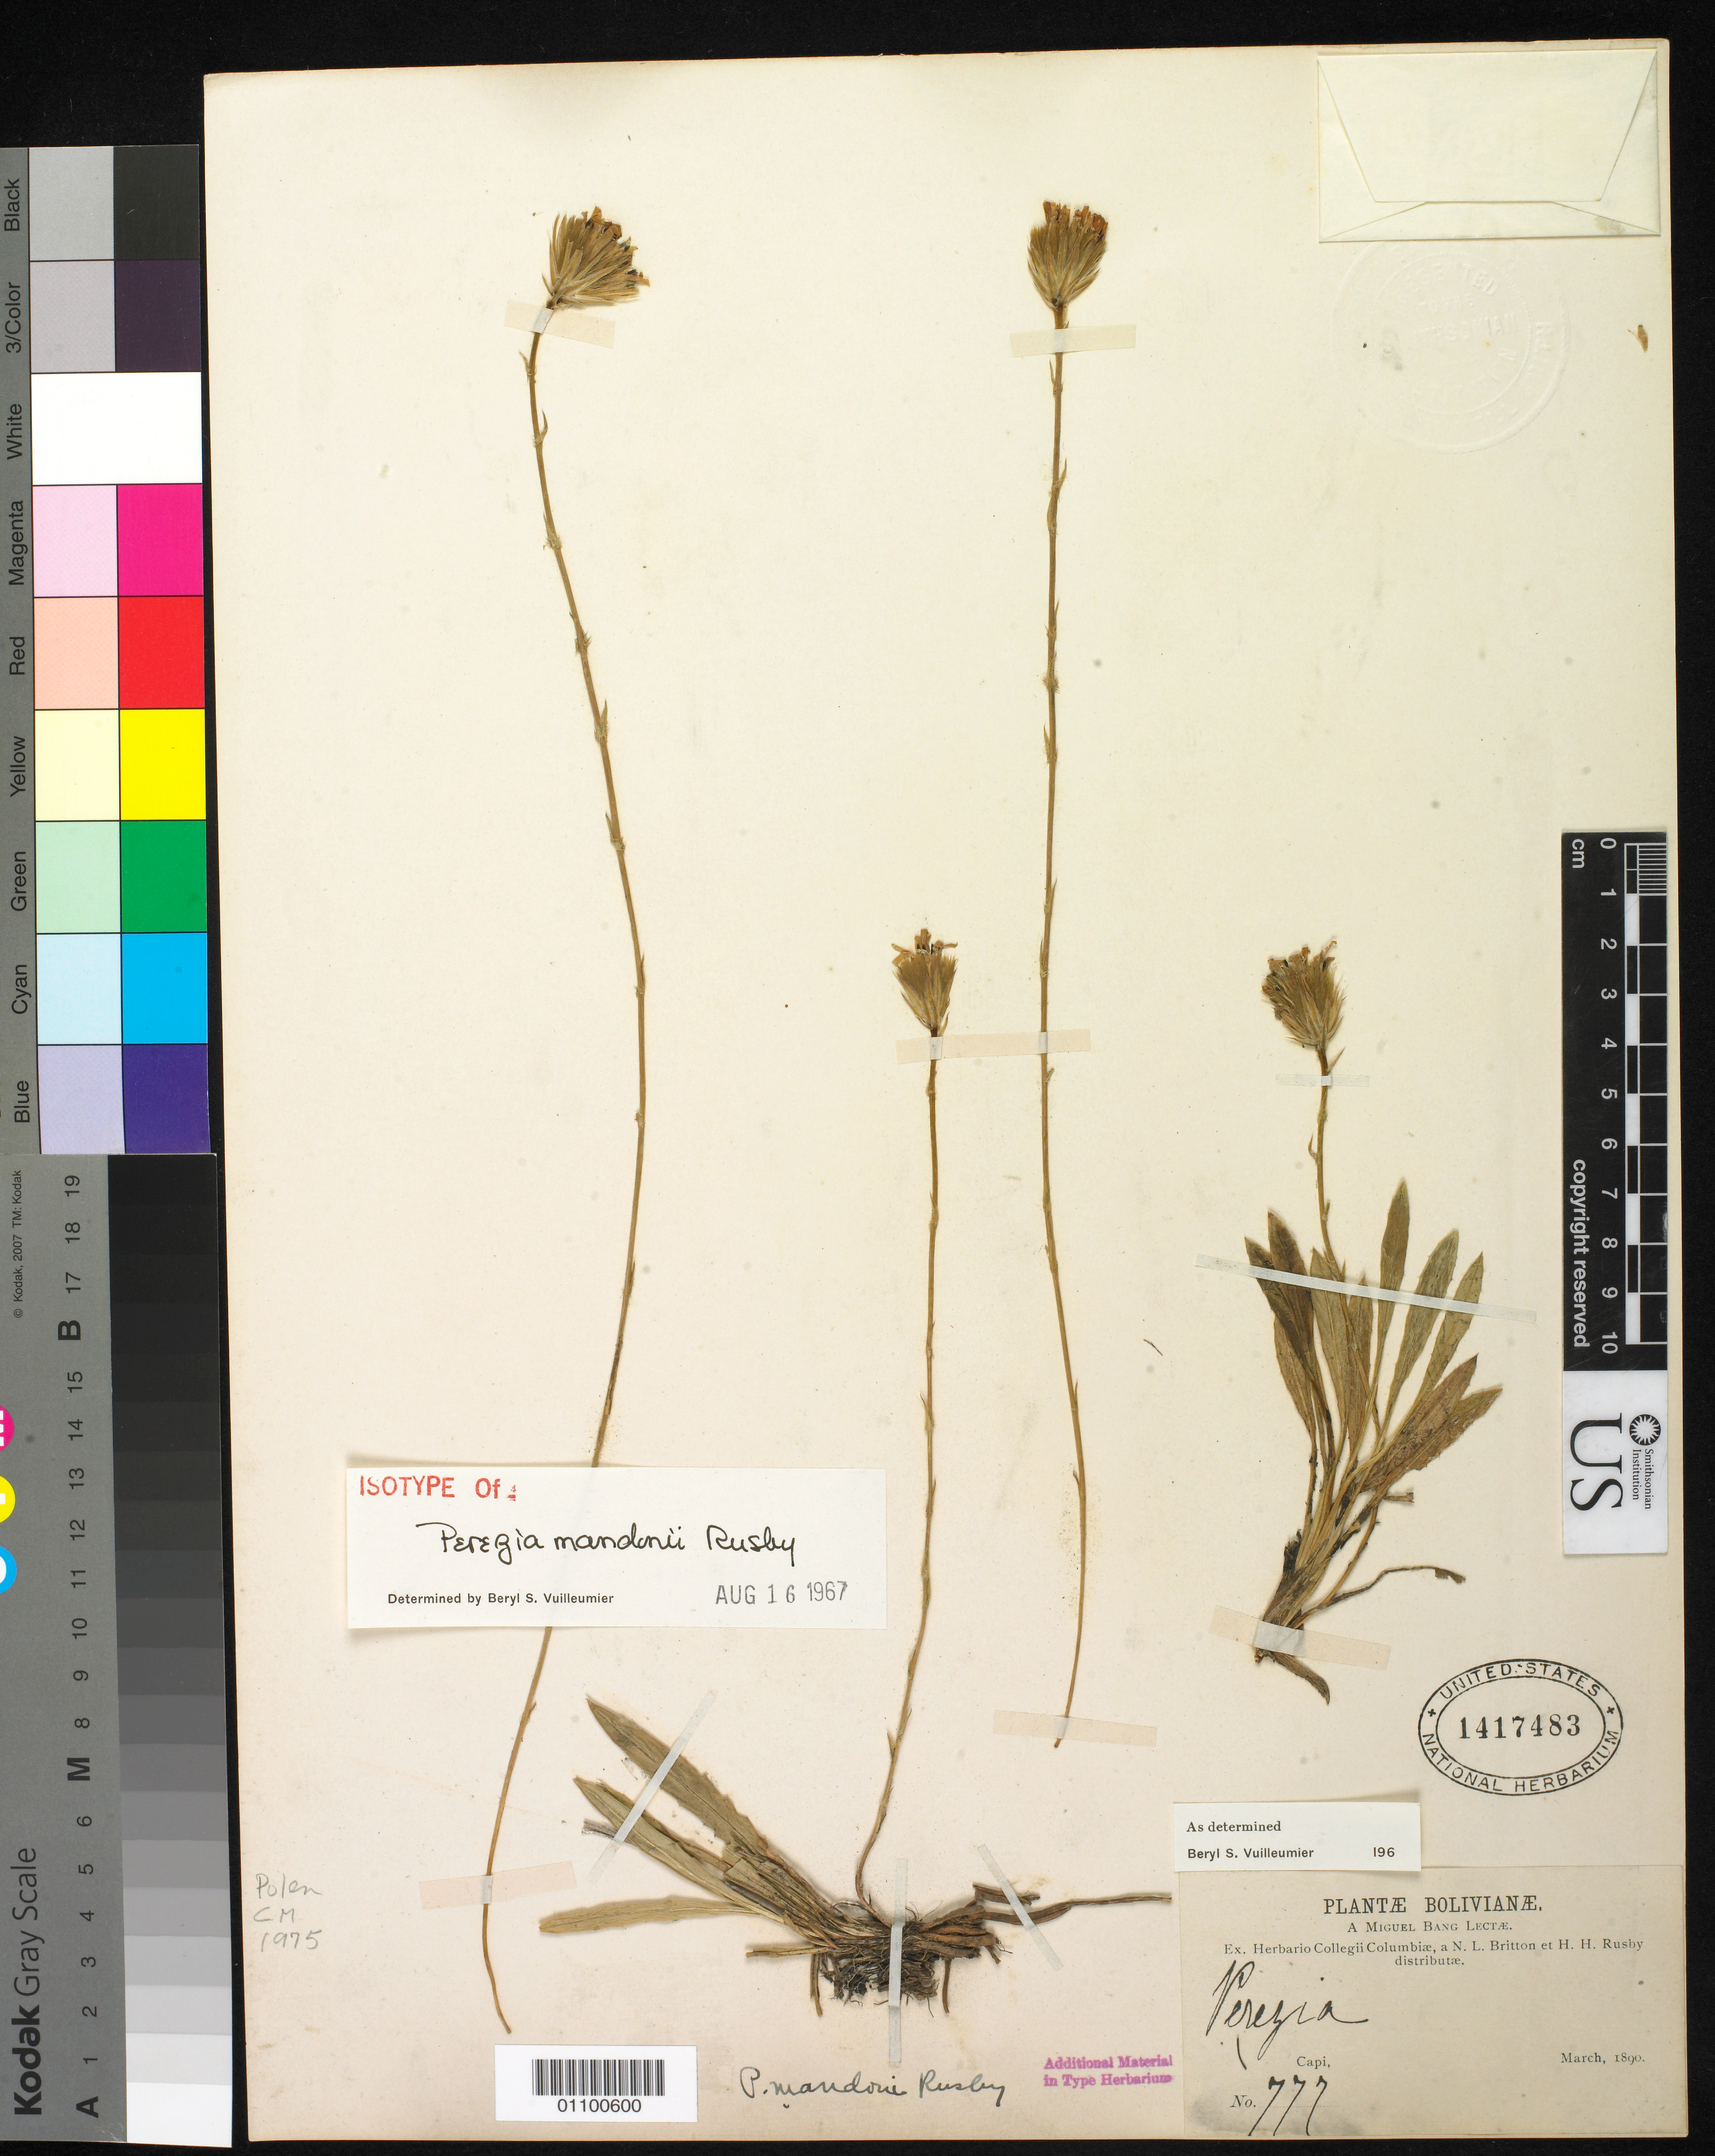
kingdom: Plantae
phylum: Tracheophyta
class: Magnoliopsida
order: Asterales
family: Asteraceae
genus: Perezia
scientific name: Perezia mandonii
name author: Rusby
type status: Isotype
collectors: M. Bang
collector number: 777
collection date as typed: Mar 1890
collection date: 1890-03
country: Bolivia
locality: Capi.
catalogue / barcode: US 1417483